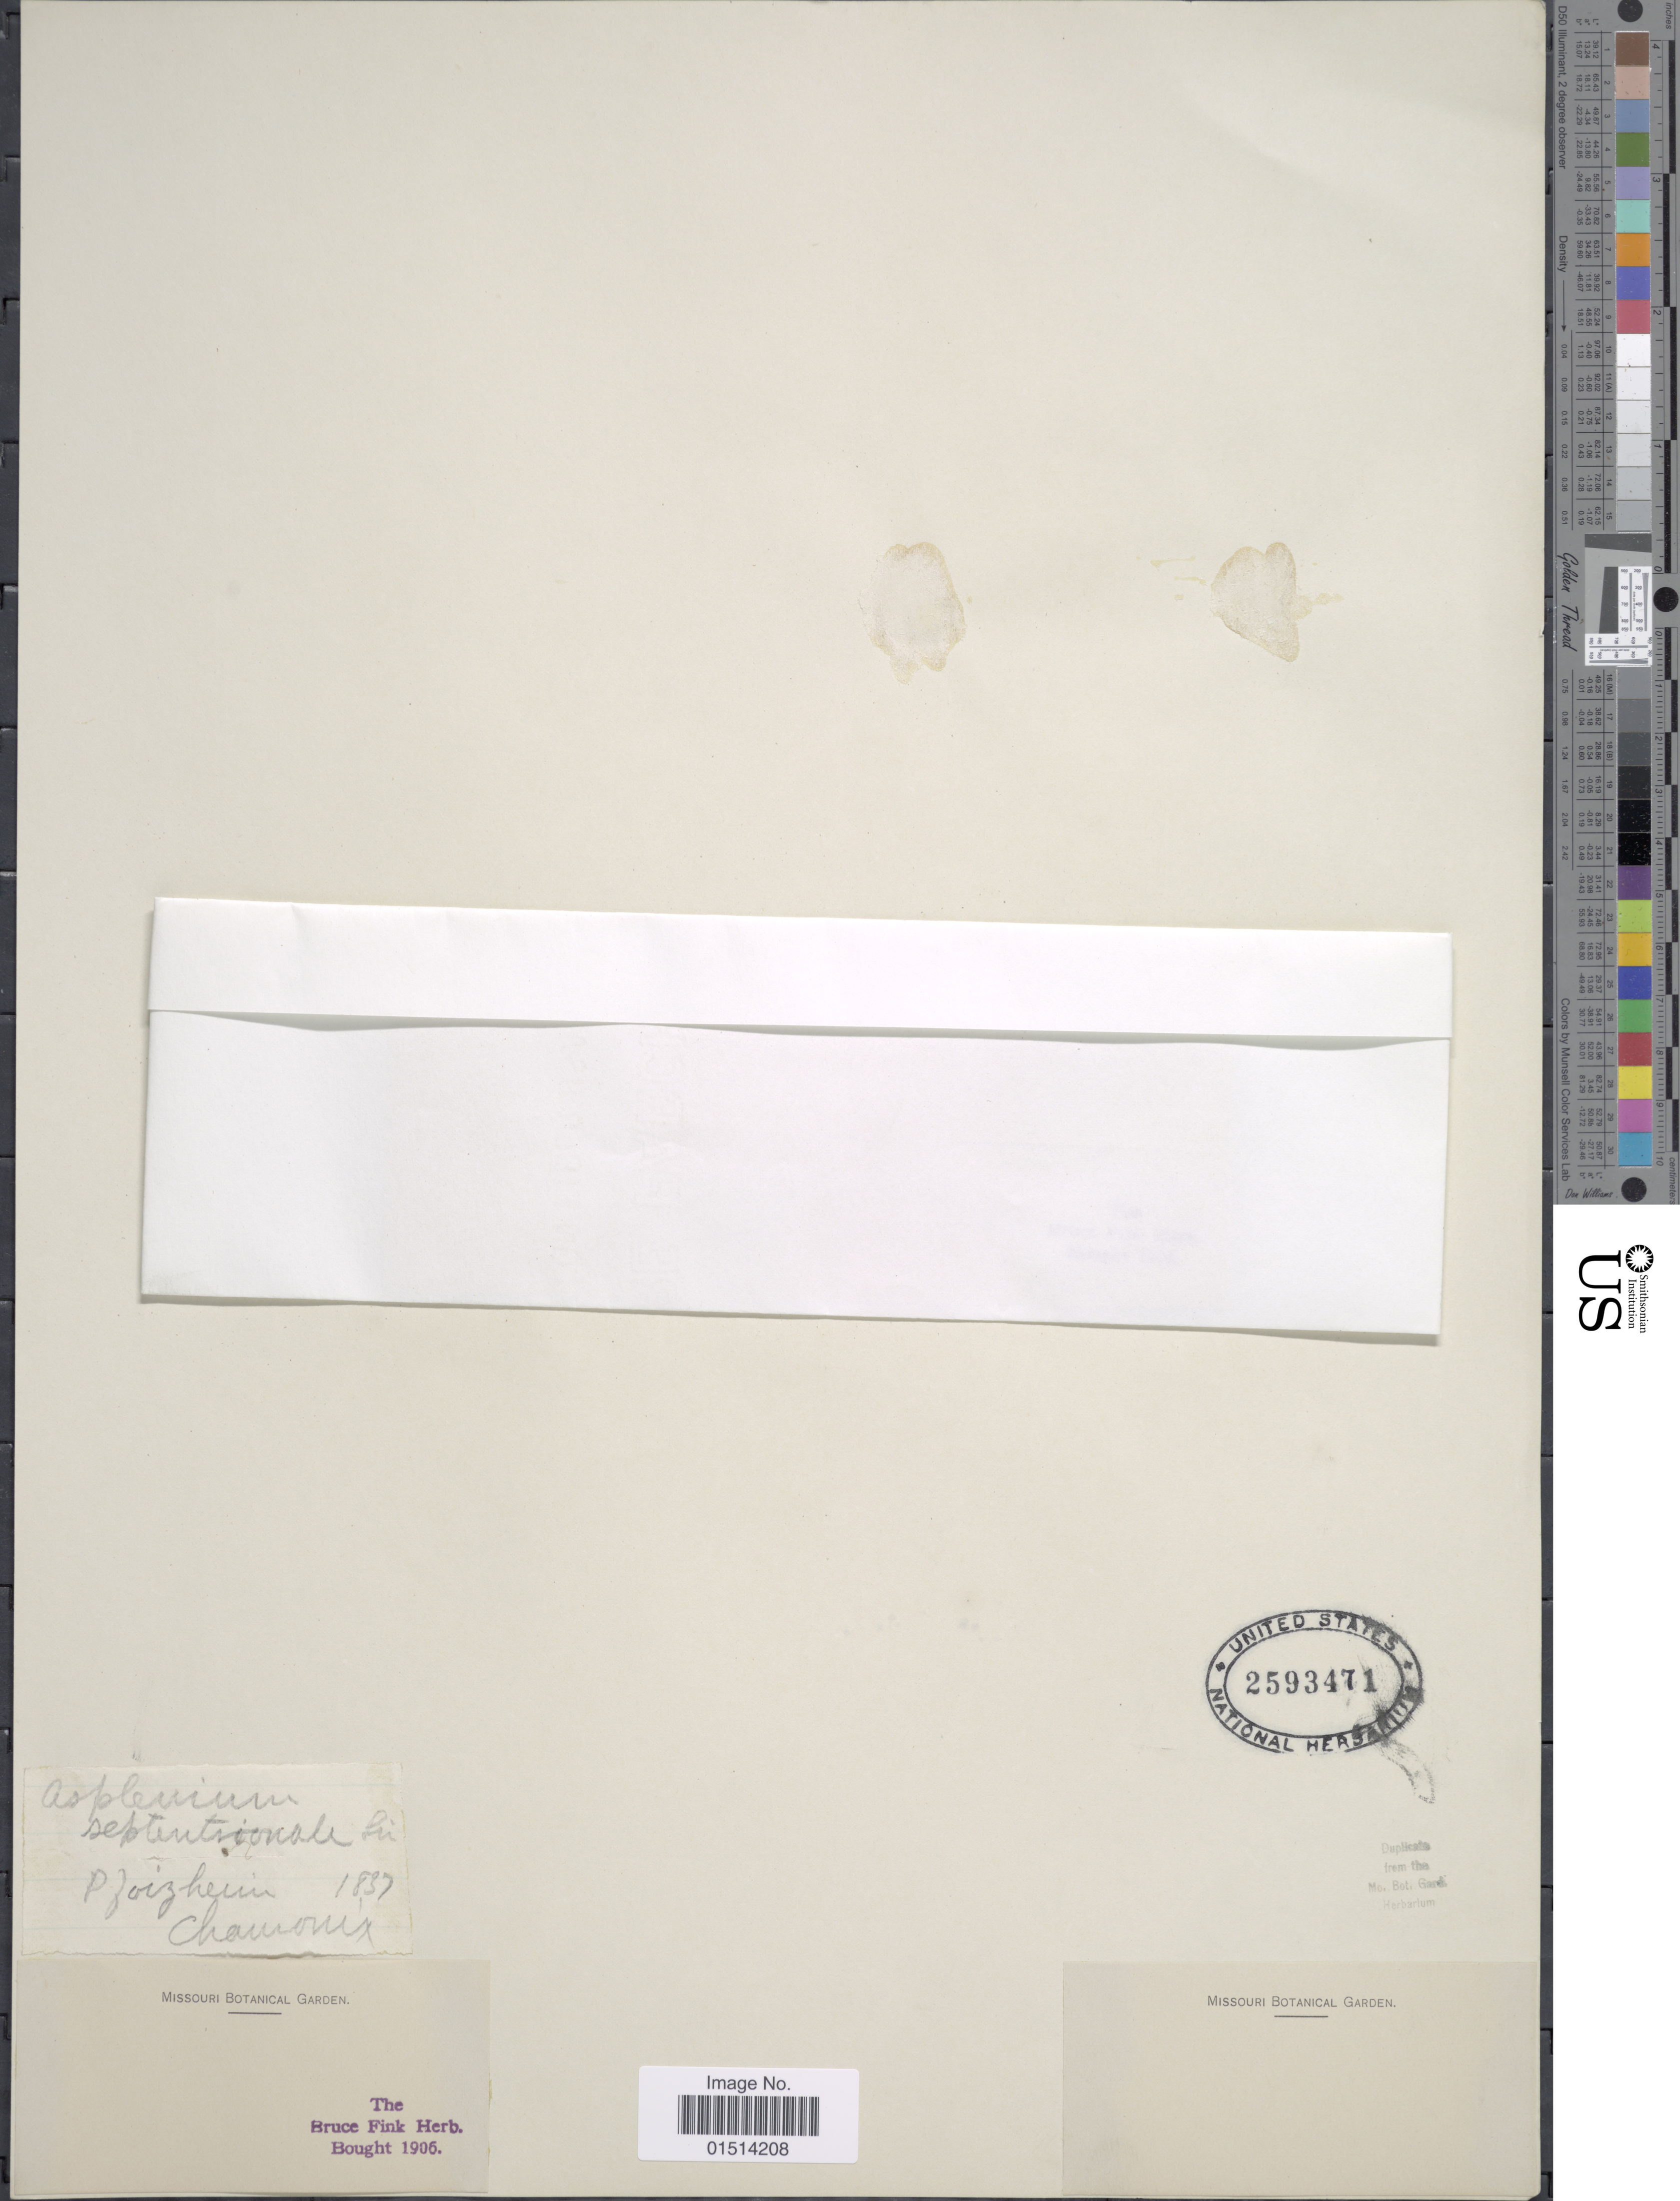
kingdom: Plantae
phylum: Tracheophyta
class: Polypodiopsida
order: Polypodiales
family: Aspleniaceae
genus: Asplenium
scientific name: Asplenium septentrionale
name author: (L.) Hoffm.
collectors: Chatteroux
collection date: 1837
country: Germany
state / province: Baden-Württemberg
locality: Joizheun [unsure placement]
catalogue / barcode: US 2593471